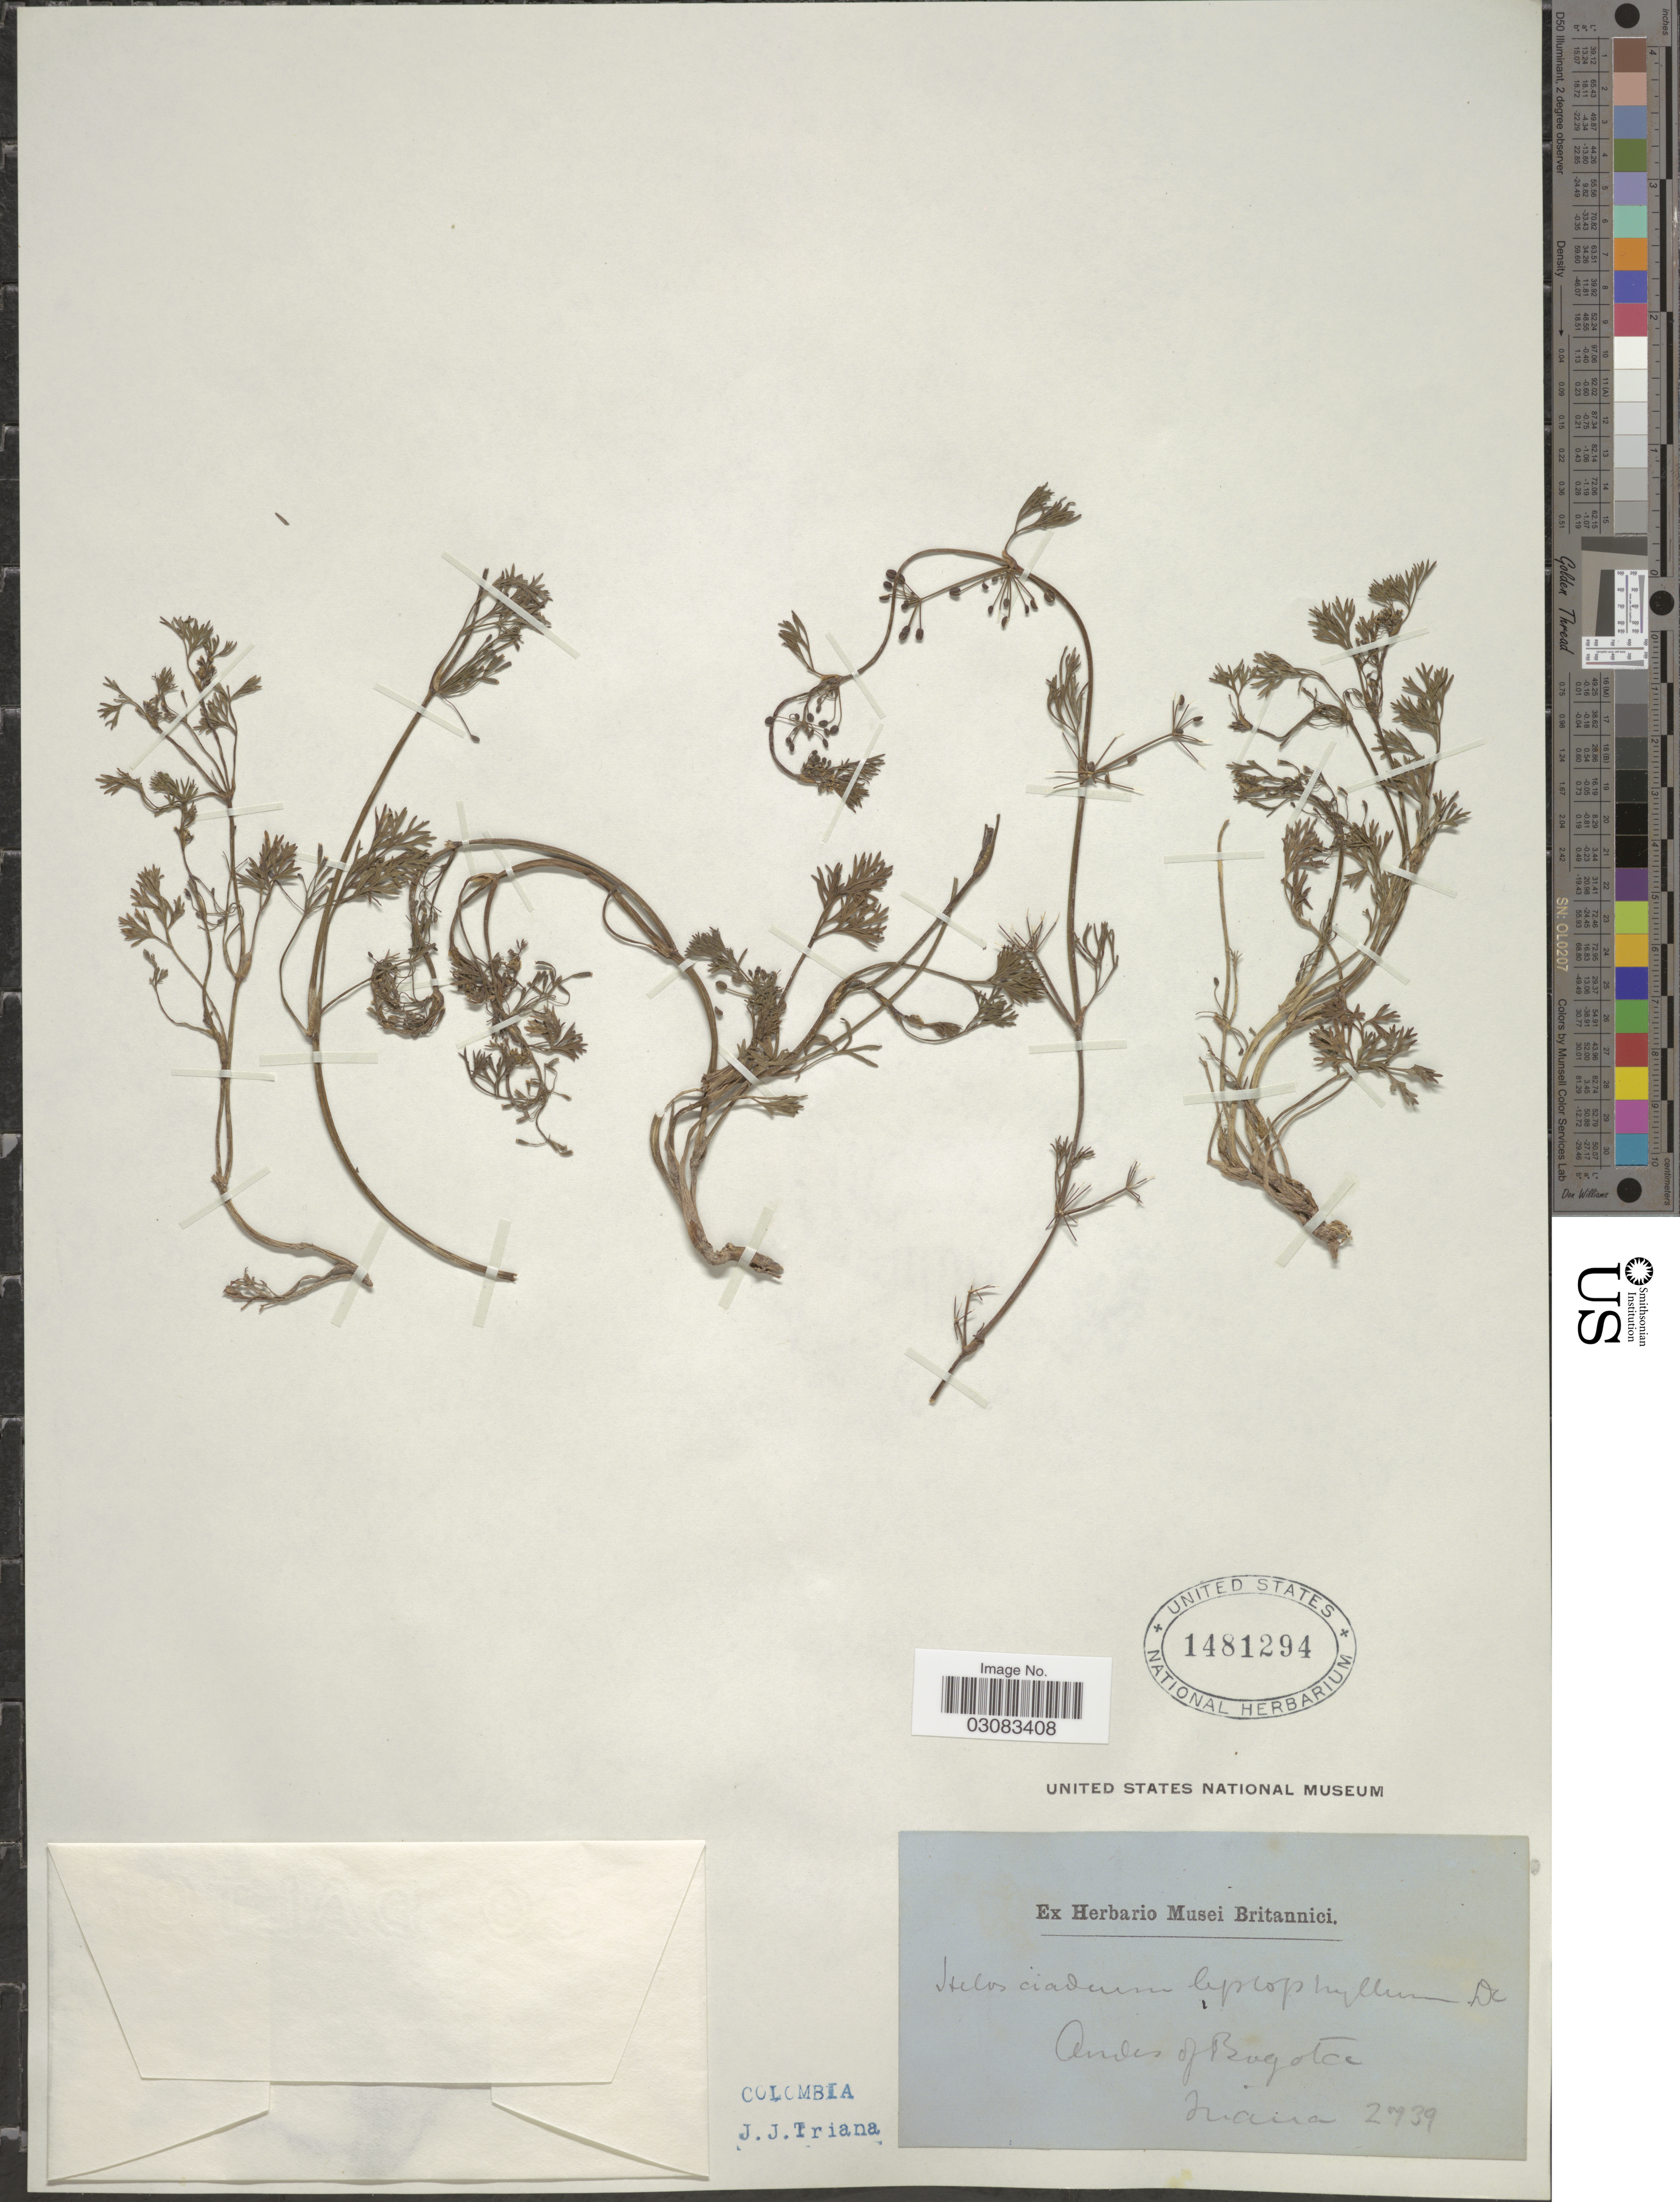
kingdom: Plantae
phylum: Tracheophyta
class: Magnoliopsida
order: Apiales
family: Apiaceae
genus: Cyclospermum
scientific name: Cyclospermum leptophyllum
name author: (Pers.) Sprague ex Britton & P. Wilson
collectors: J. J. Triana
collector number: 2739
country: Colombia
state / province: Bogota D.C.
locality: Andes of Bogota.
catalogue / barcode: US 1481294